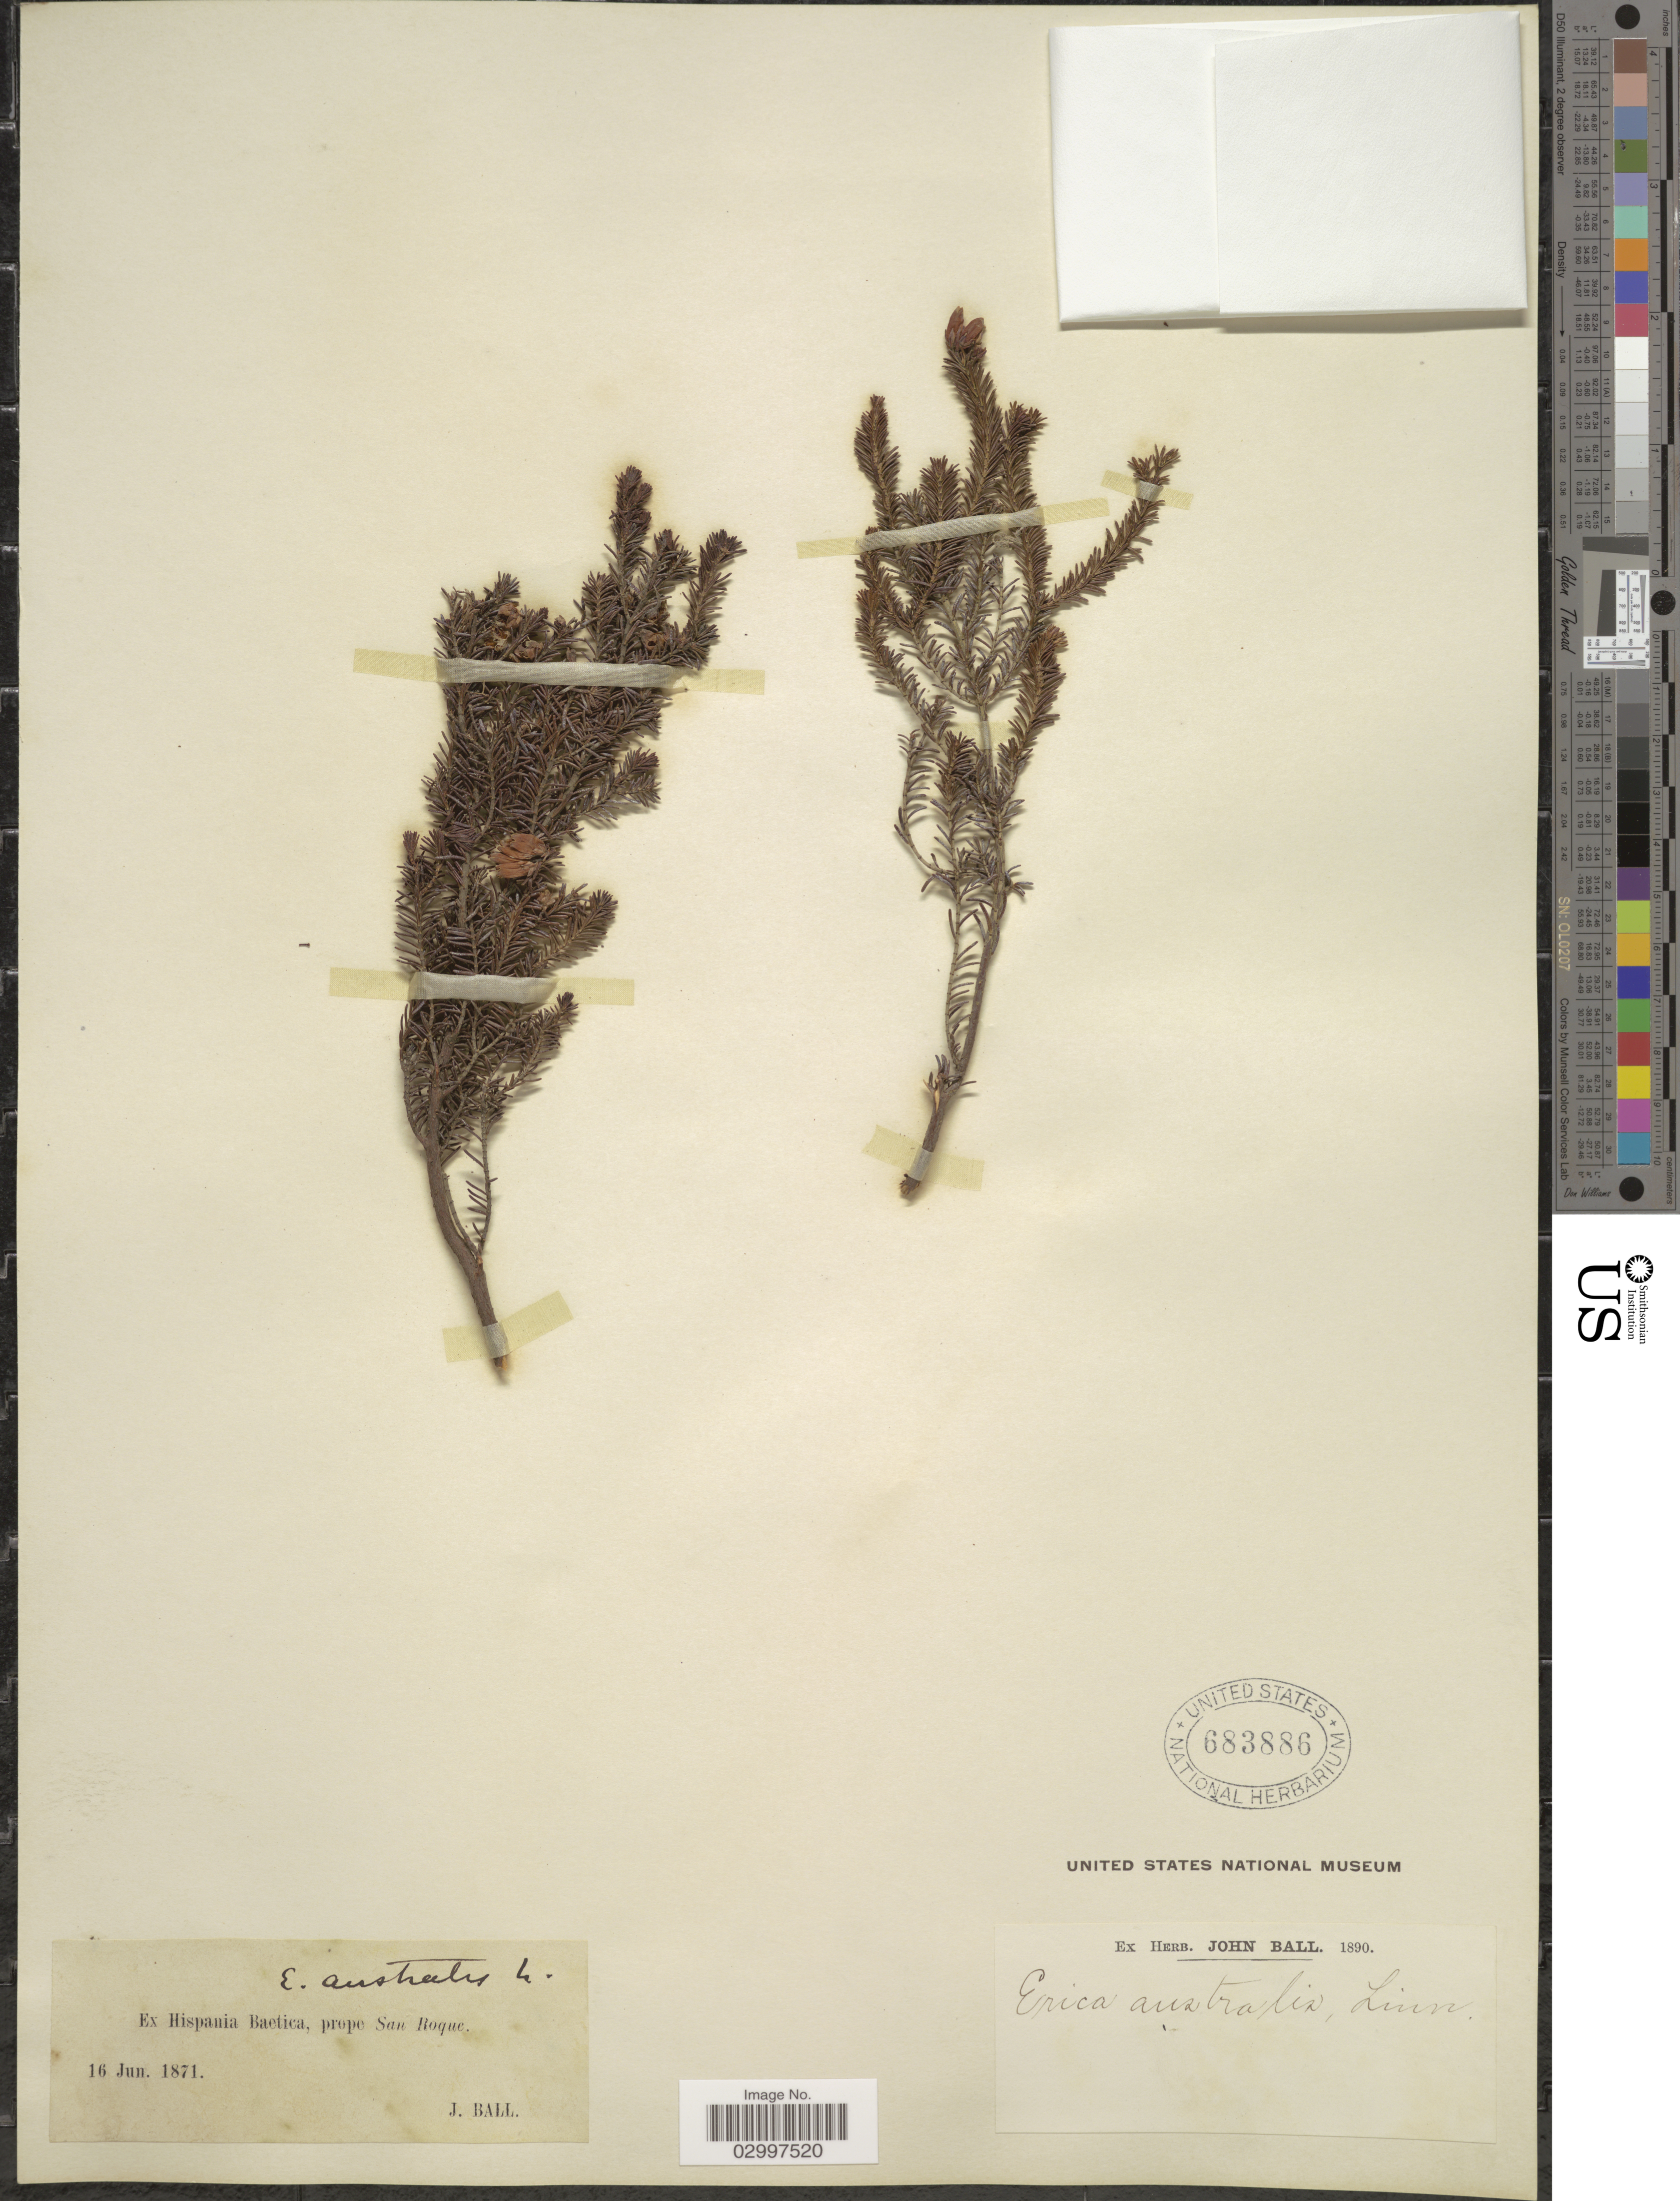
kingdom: Plantae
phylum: Tracheophyta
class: Magnoliopsida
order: Ericales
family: Ericaceae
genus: Erica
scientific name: Erica australis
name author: L.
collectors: J. Ball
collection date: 1871-06-16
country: Spain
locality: Ex Hispania Baetica, prope San Roque.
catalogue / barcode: US 683886